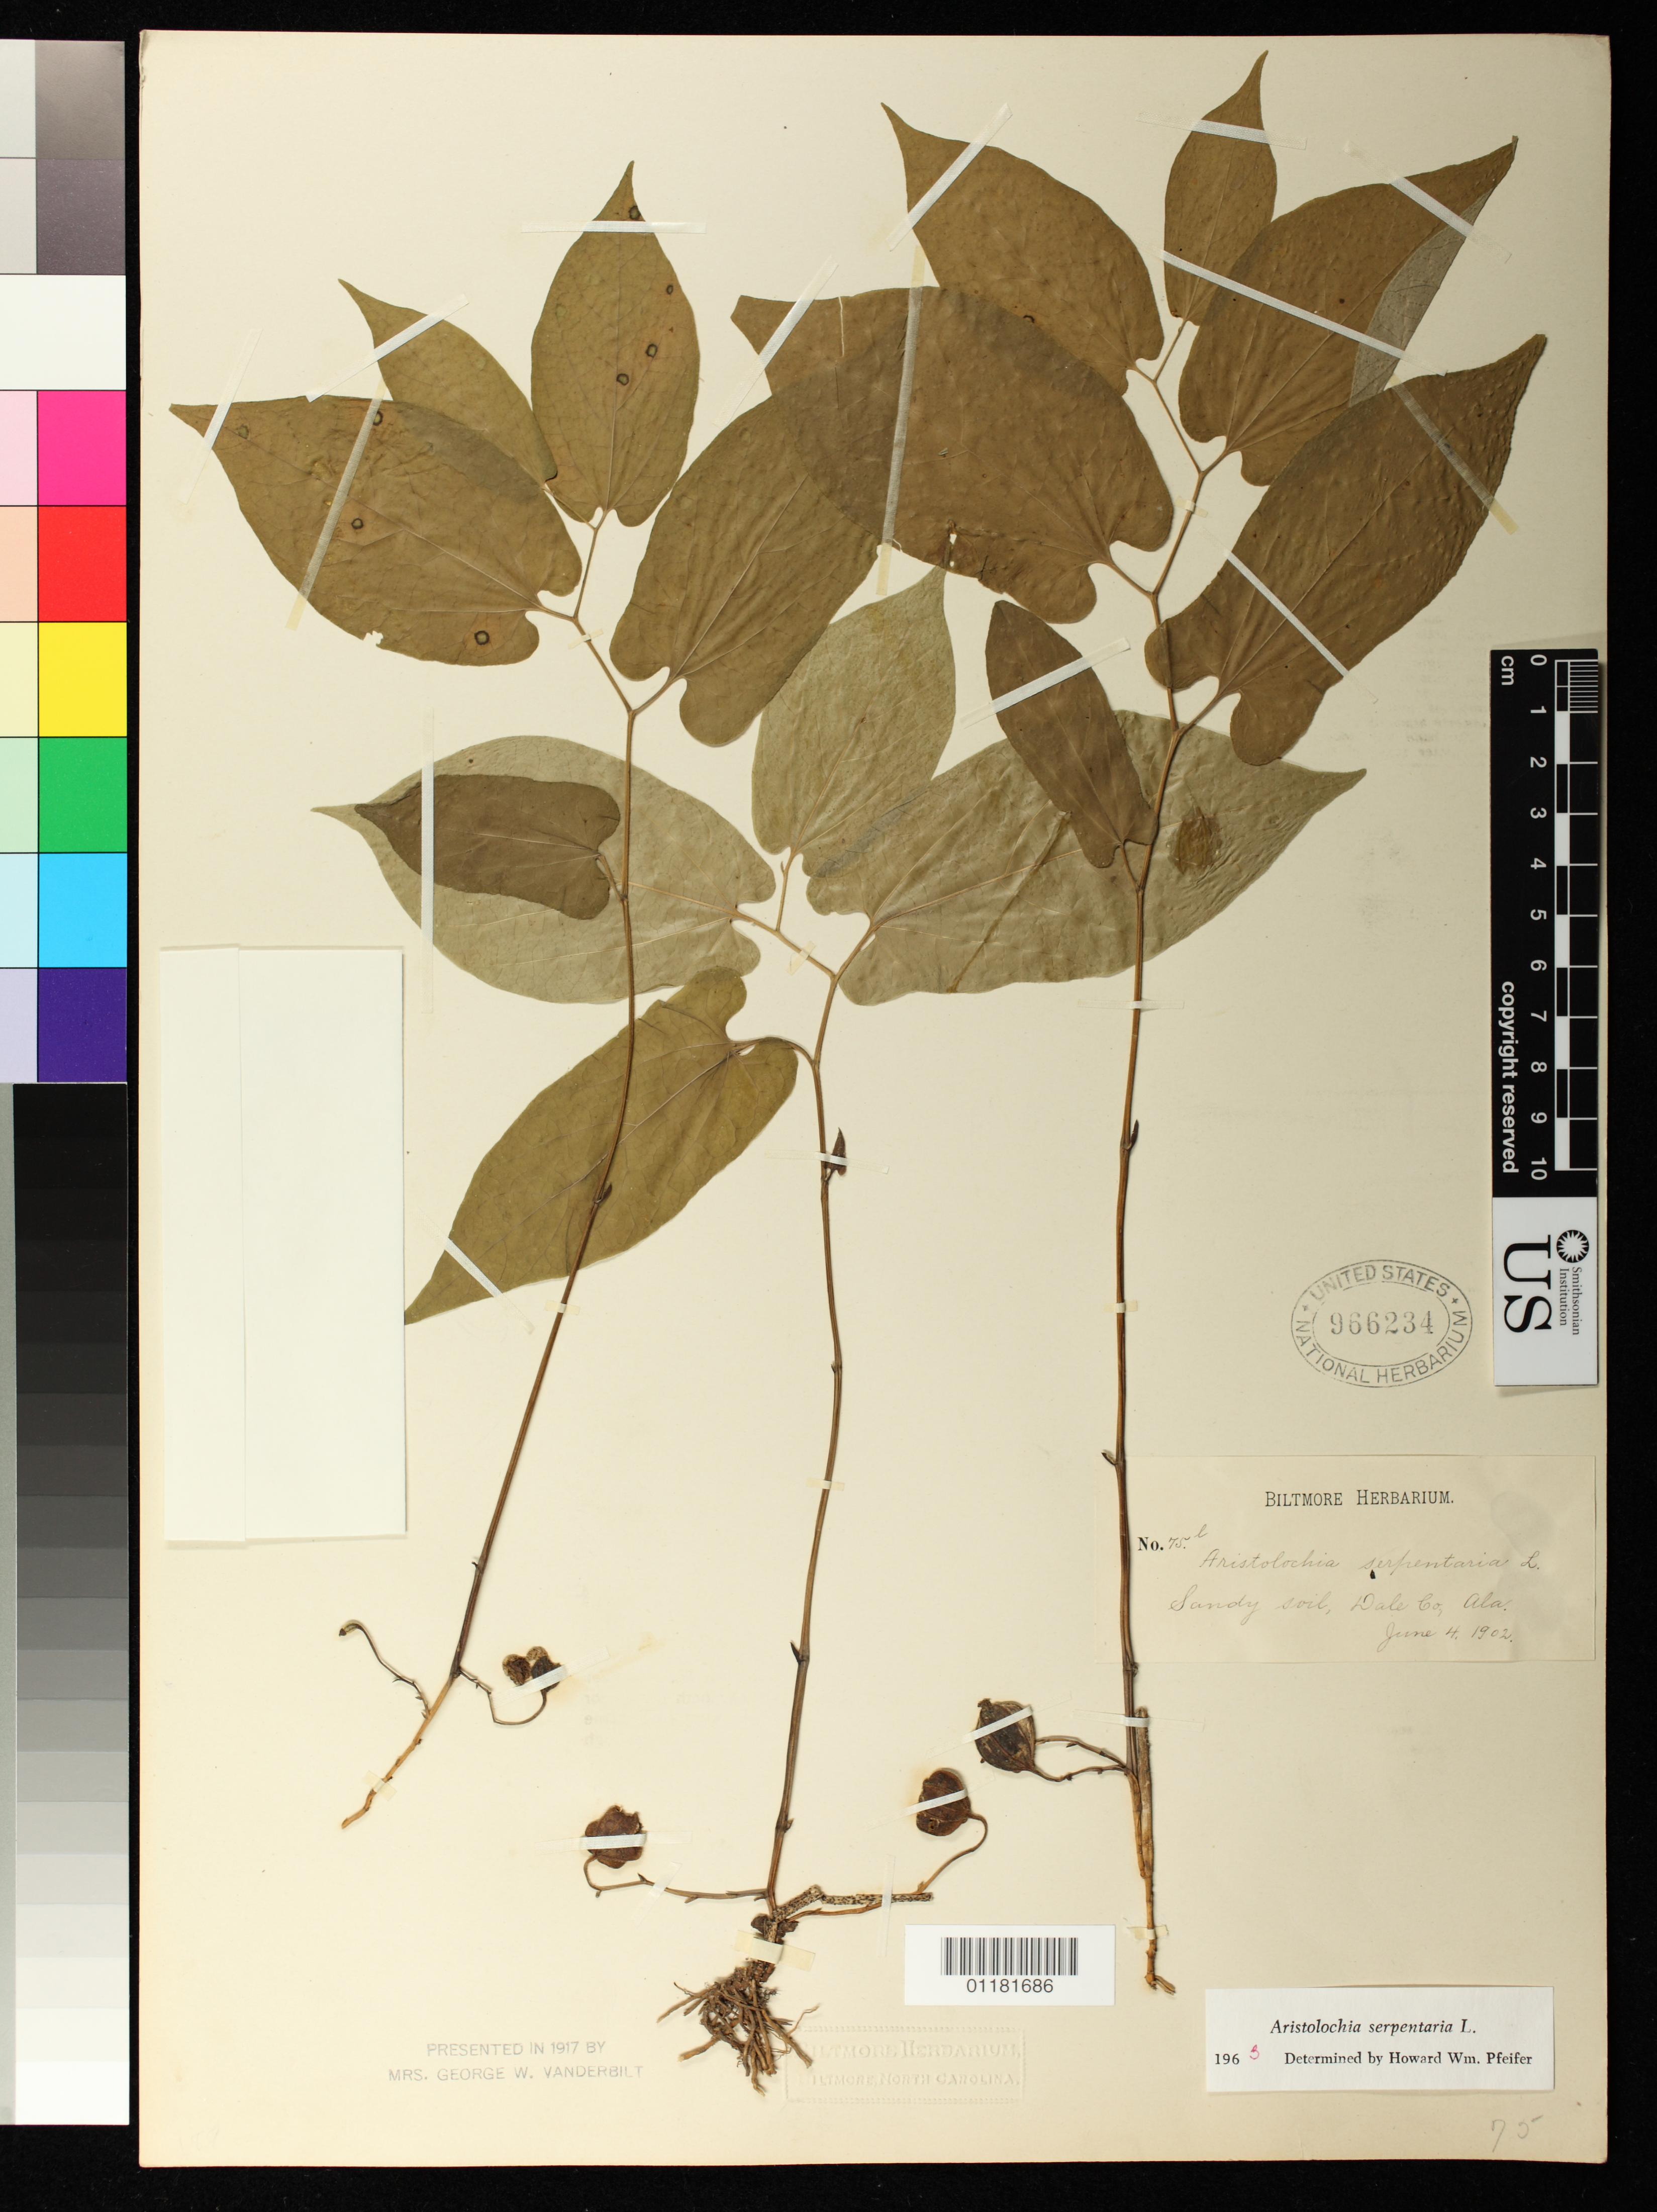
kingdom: Plantae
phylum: Tracheophyta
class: Magnoliopsida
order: Piperales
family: Aristolochiaceae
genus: Aristolochia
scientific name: Aristolochia serpentaria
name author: L.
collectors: ex herb. Biltmore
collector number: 75l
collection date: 1902-06-04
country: United States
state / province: Alabama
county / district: Dale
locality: Dale County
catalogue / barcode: US 966234